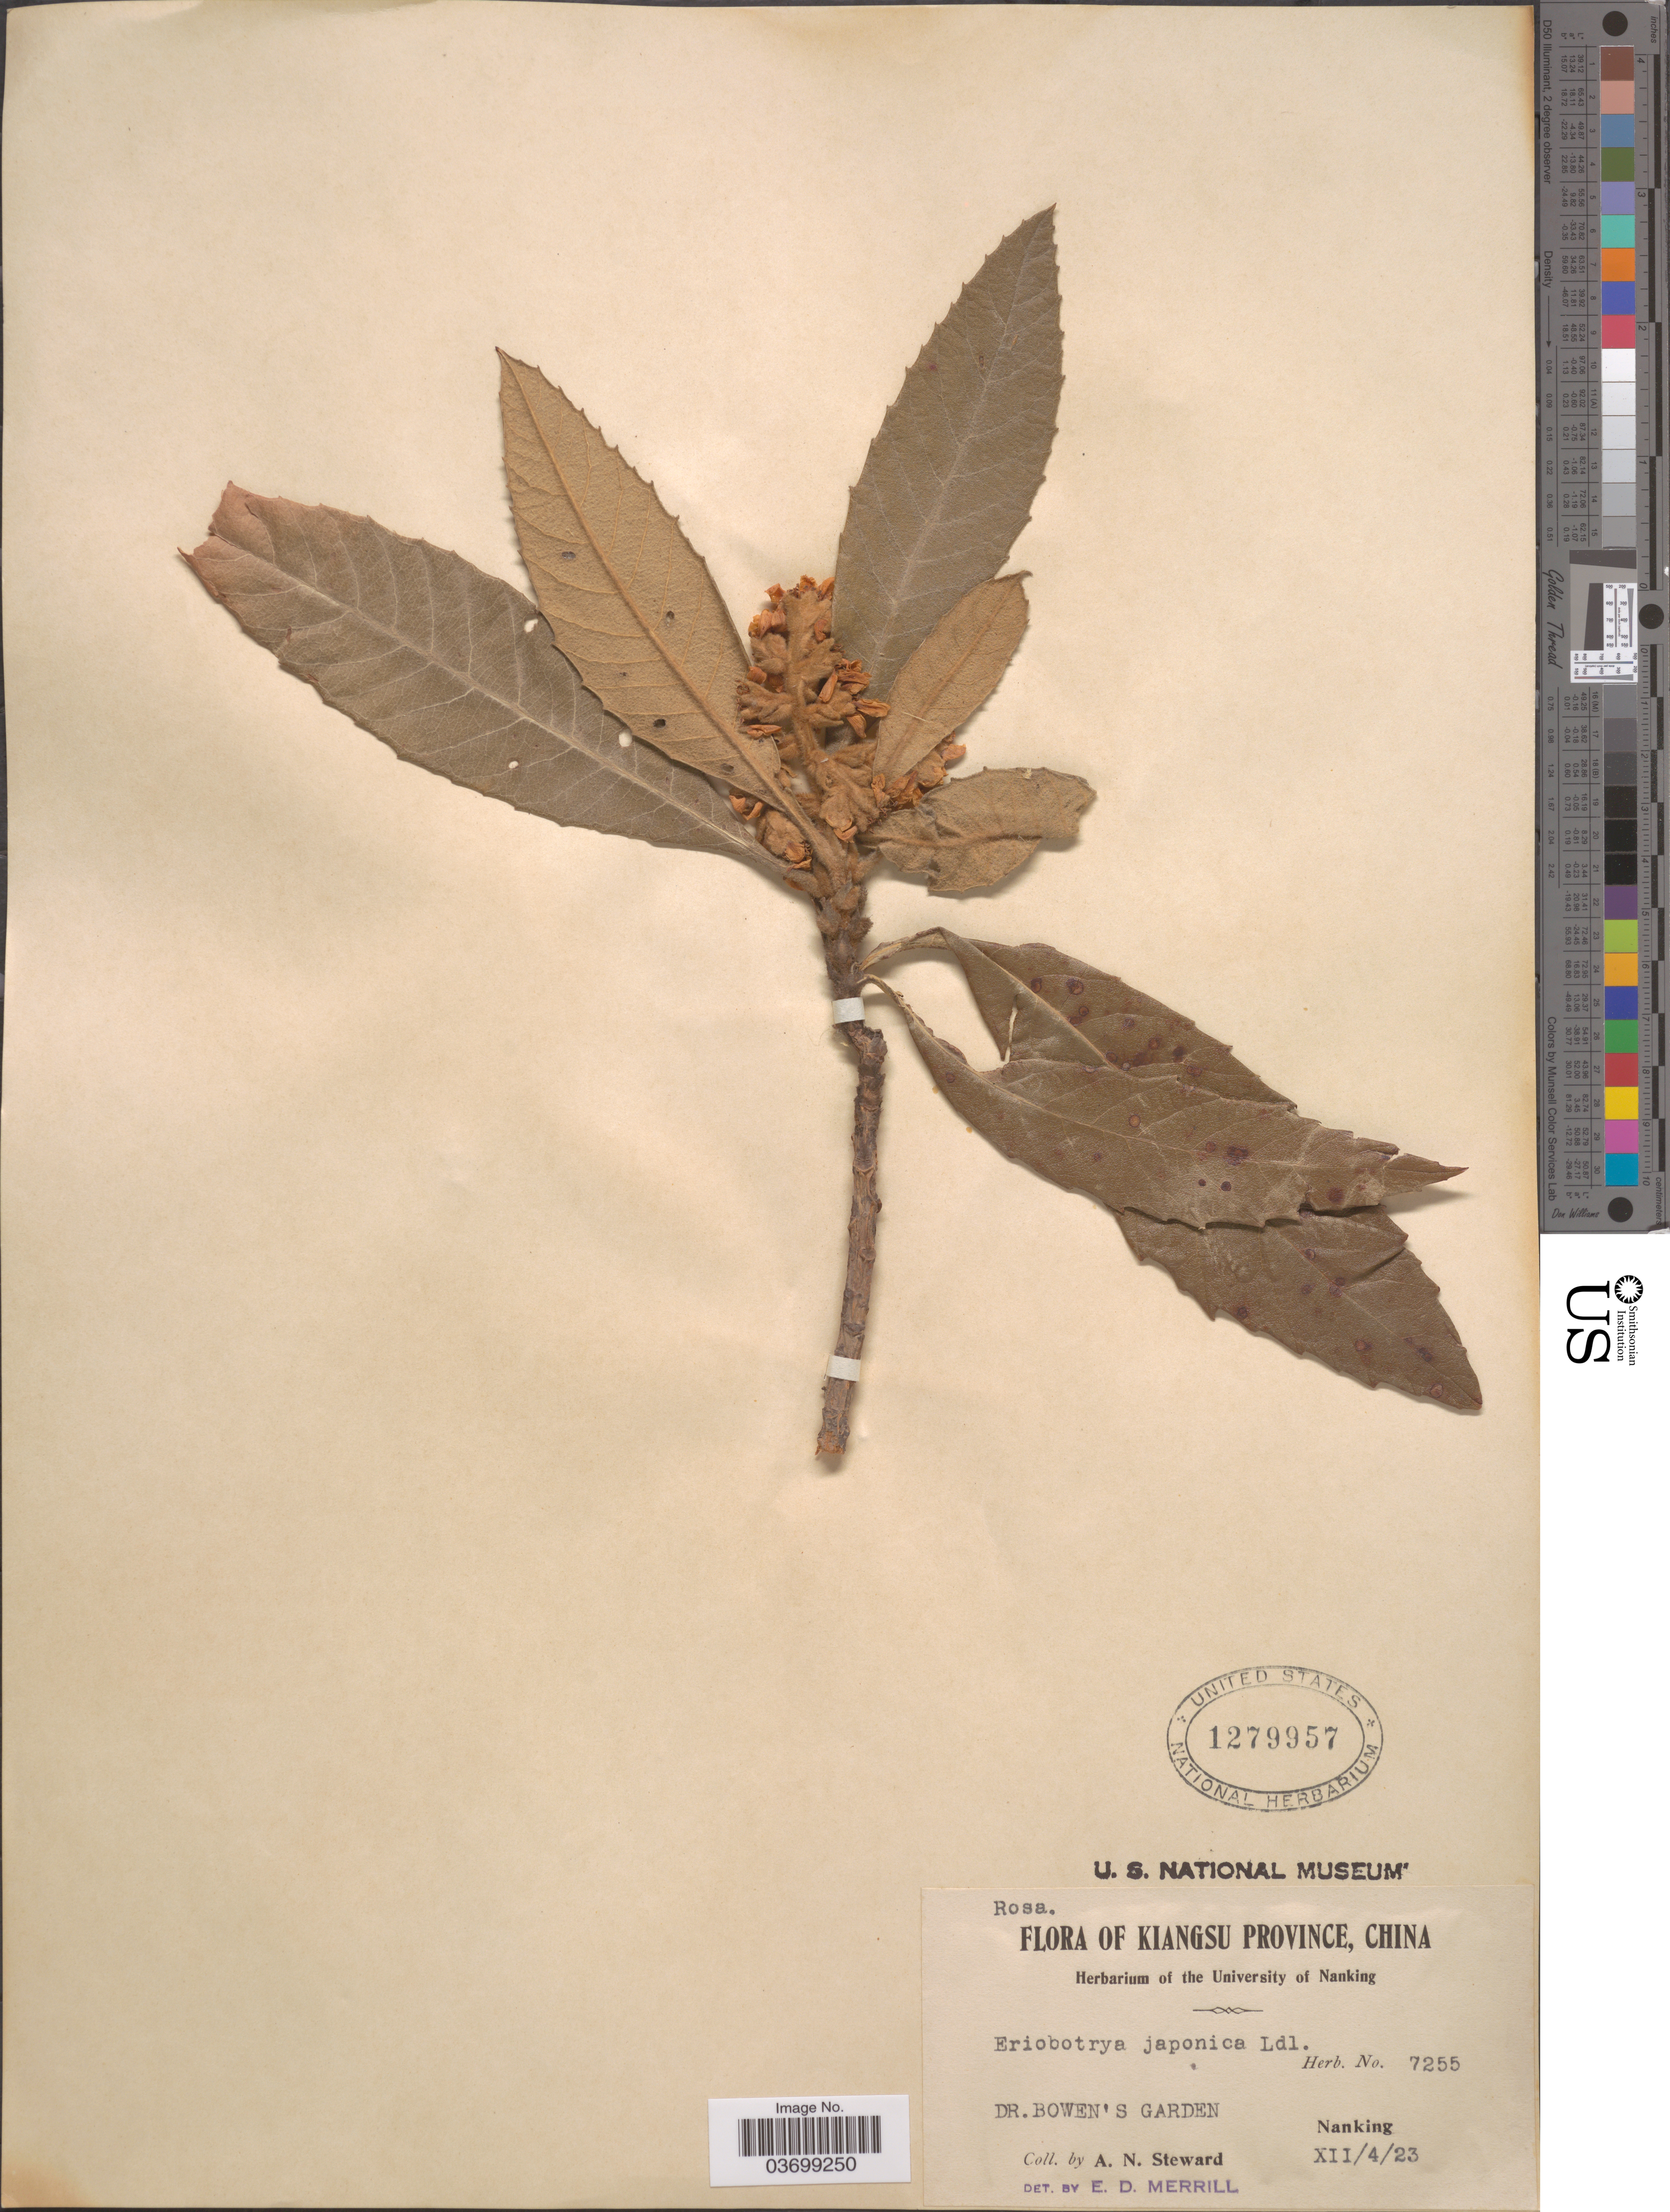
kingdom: Plantae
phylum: Tracheophyta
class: Magnoliopsida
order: Rosales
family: Rosaceae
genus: Rhaphiolepis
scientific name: Rhaphiolepis bibas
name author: (Lour.) Galasso & Banfi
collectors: A. N. Steward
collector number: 7255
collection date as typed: Transcribed d/m/y: 4/12/23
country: China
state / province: Jiangsu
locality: Kiangsu Province. Dr. Bowen's Garden. Nanking.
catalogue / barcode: US 1279957